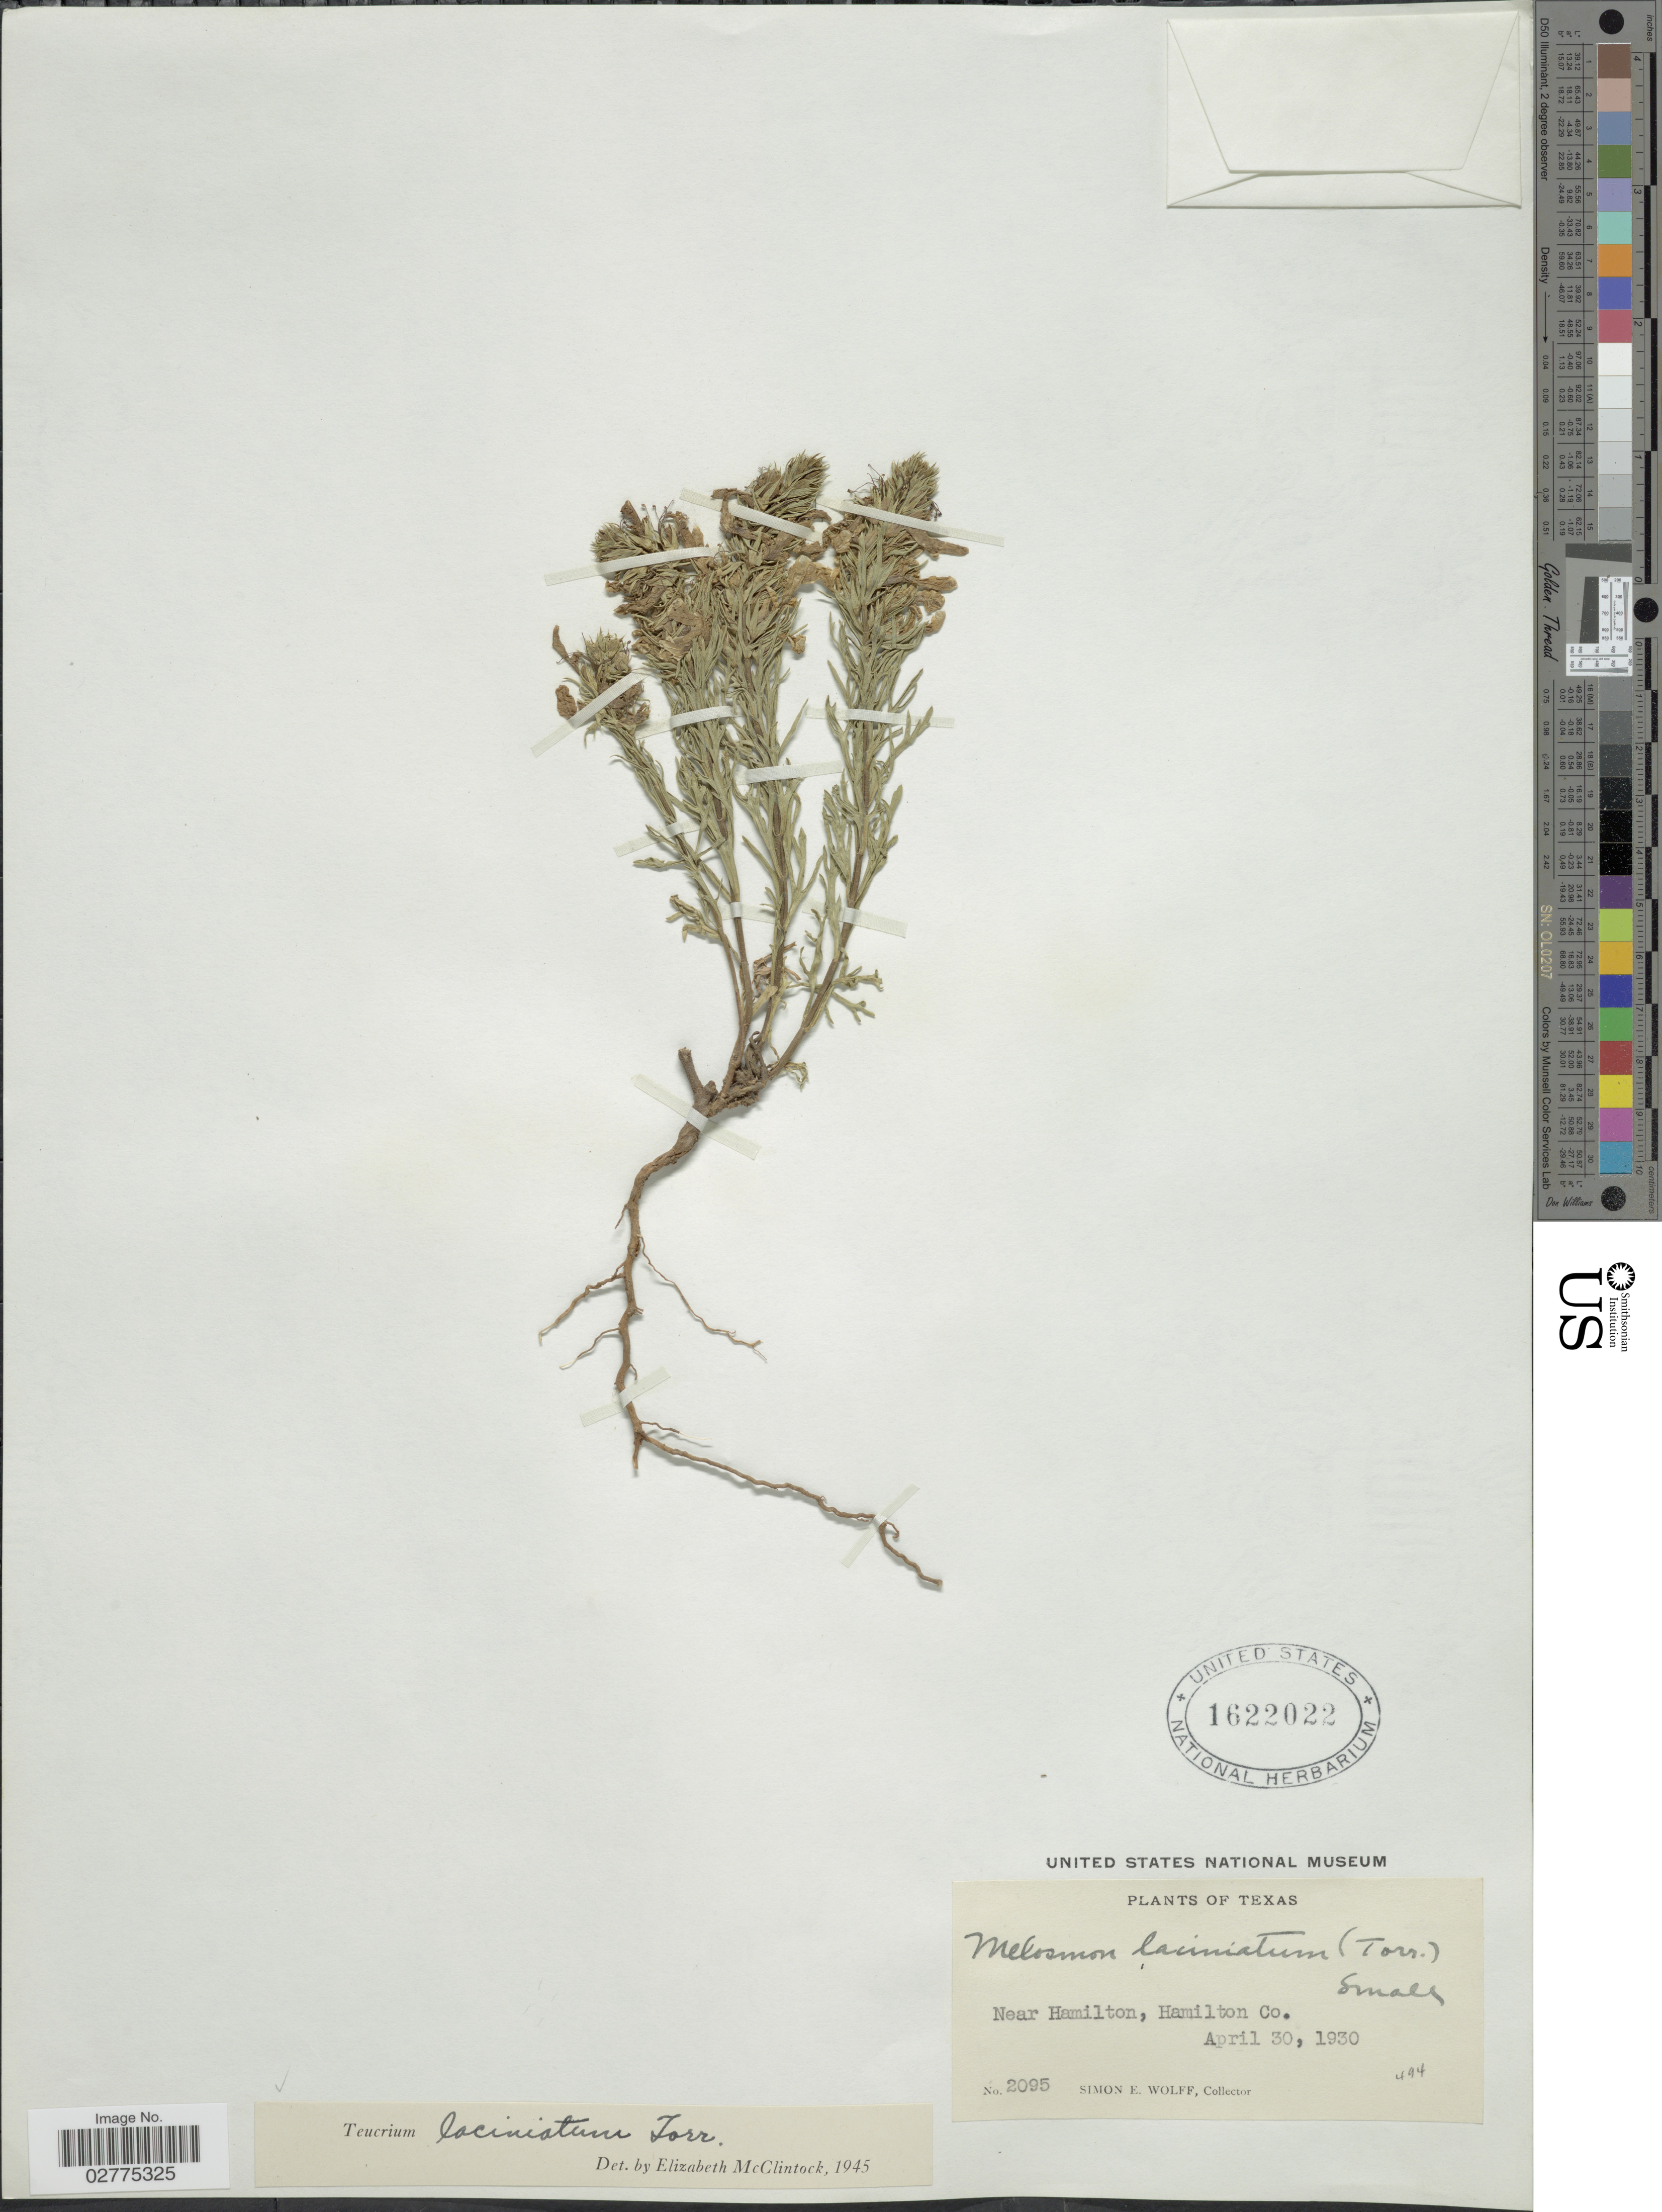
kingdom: Plantae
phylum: Tracheophyta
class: Magnoliopsida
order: Lamiales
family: Lamiaceae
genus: Teucrium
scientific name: Teucrium laciniatum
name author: Torr.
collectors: S. E. Wolff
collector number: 2095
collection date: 1930-04-30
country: United States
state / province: Texas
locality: Near Hamilton, Hamilton Co.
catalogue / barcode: US 1622022